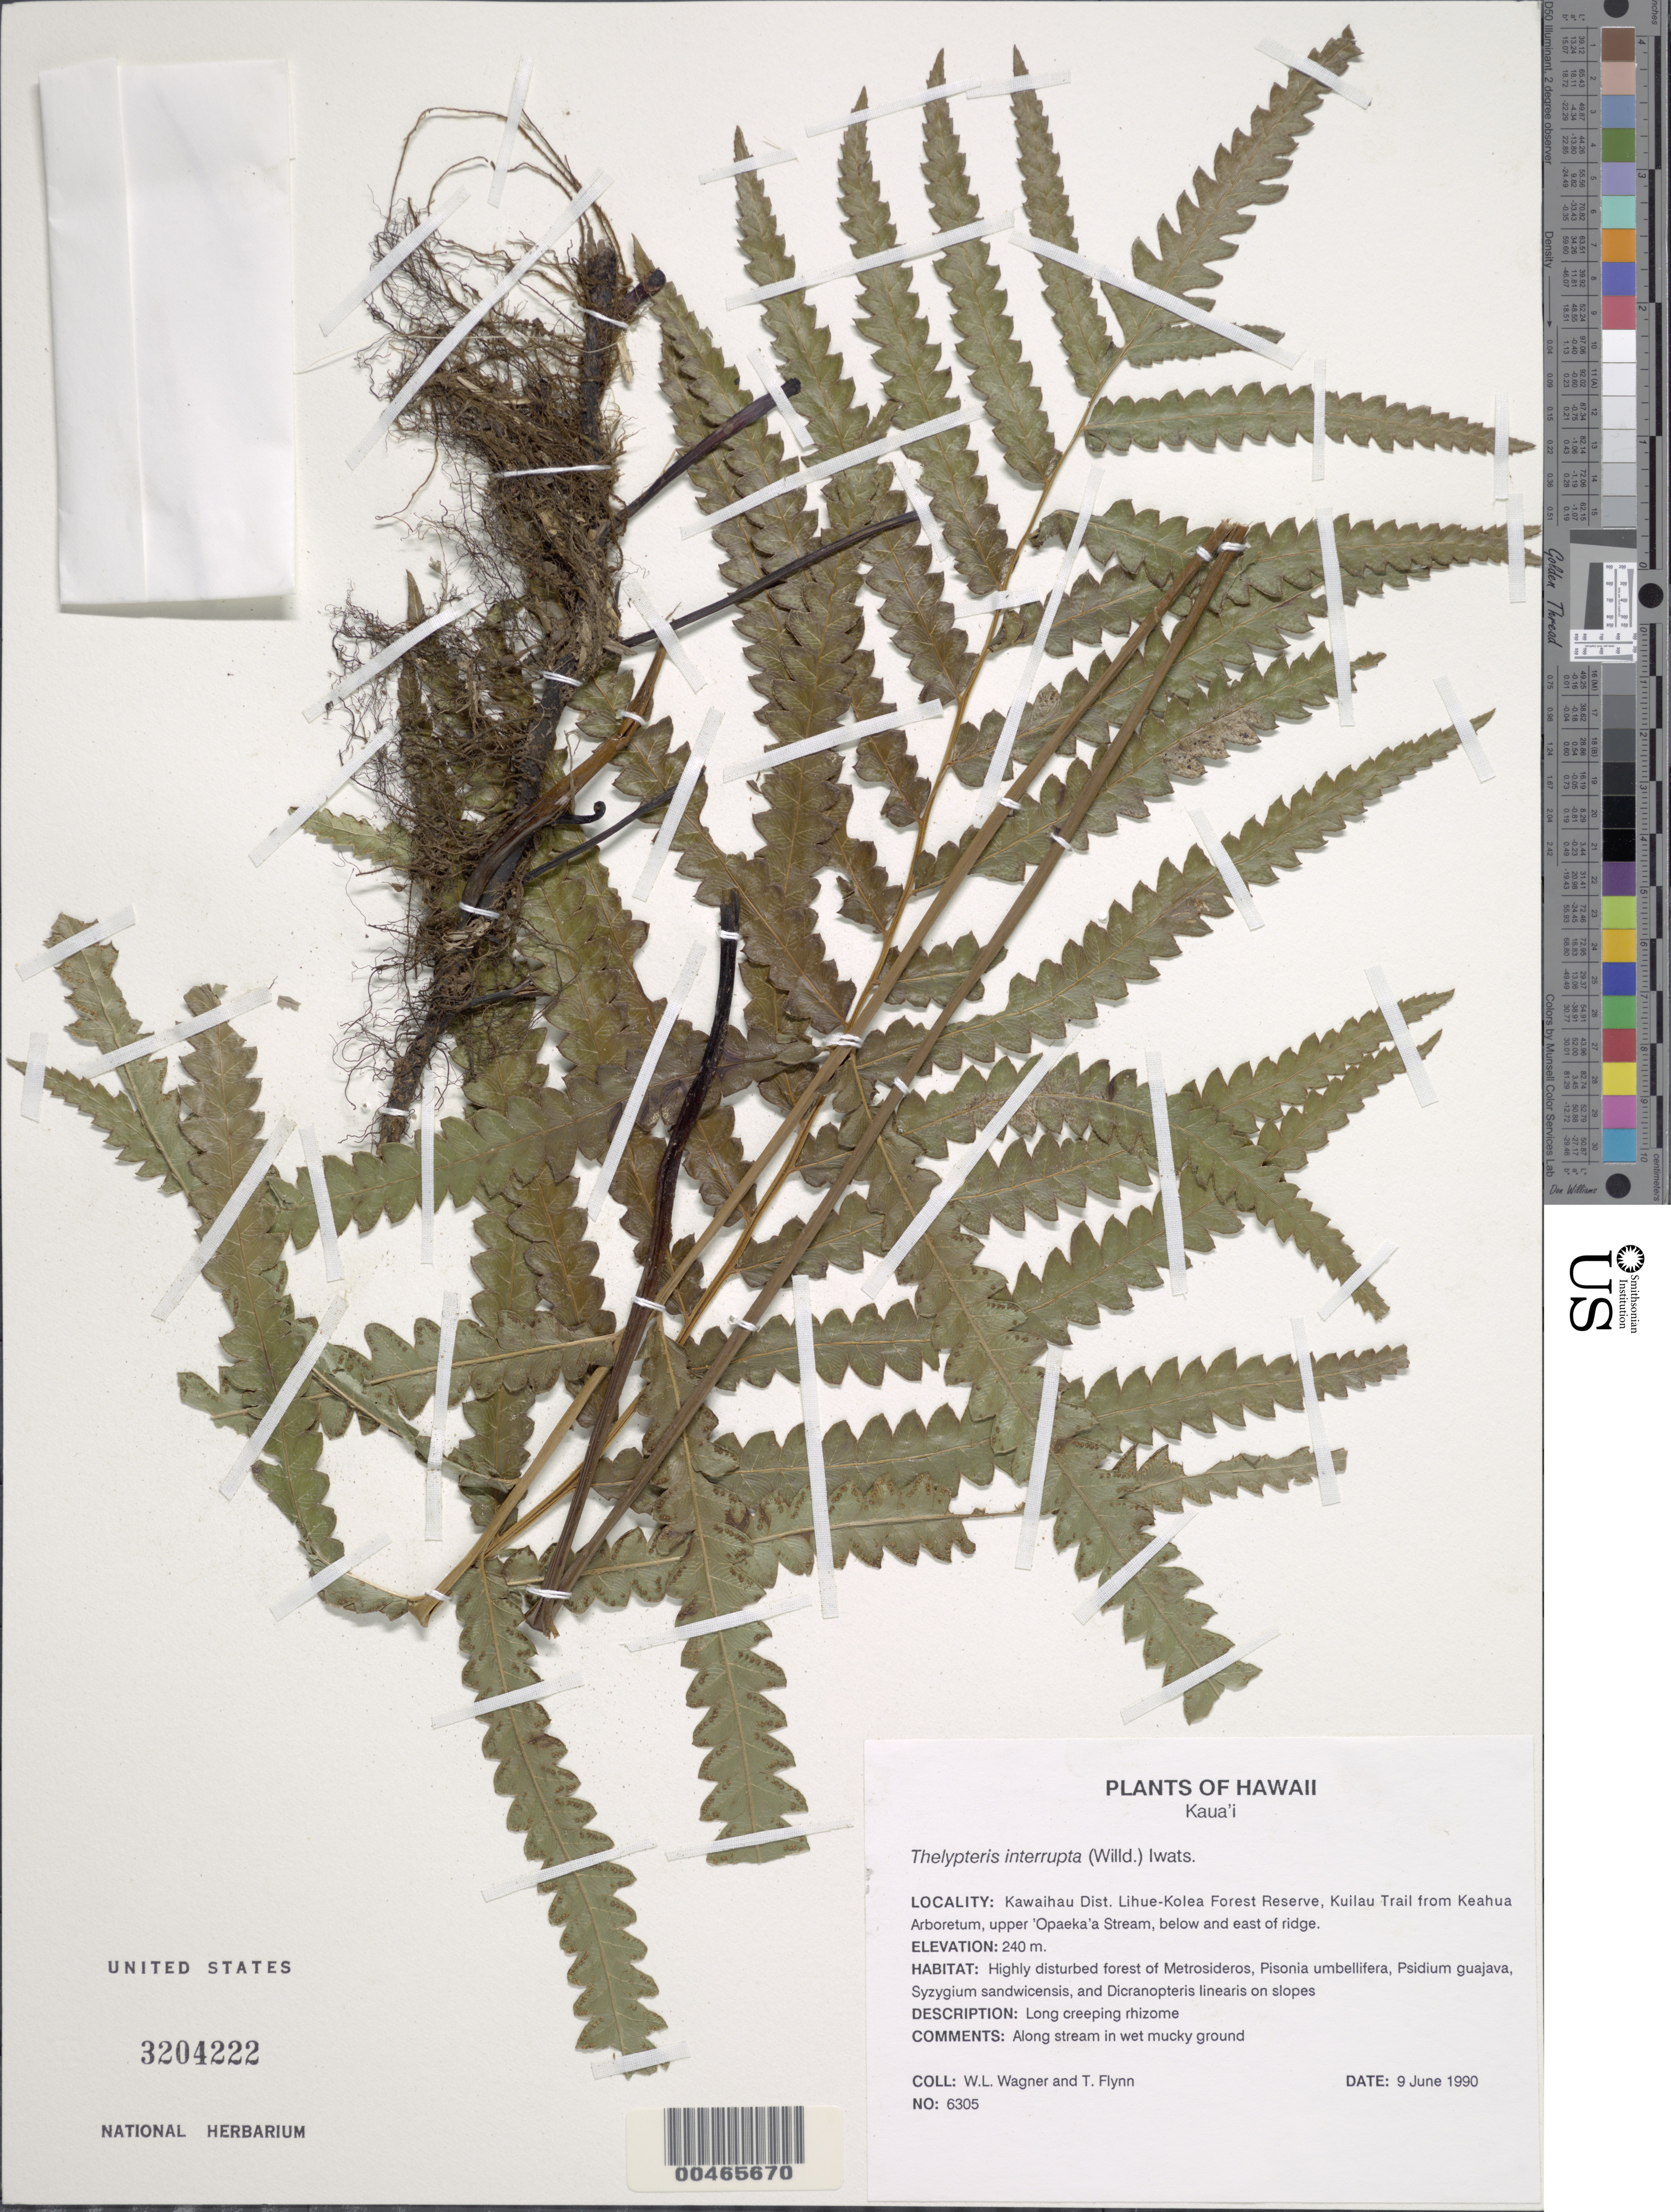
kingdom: Plantae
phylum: Tracheophyta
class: Polypodiopsida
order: Polypodiales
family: Thelypteridaceae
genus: Cyclosorus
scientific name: Cyclosorus interruptus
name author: (Willd.) H. Itô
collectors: W. L. Wagner & T. W. Flynn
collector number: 6305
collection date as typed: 9 Jun 1990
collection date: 1990-06-09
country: United States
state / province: Hawaii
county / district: Kauai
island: Kaua'i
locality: Kawaihau Dist. Lihue-Kolea Forest Reserve, Kuilau Trail from Keahua Arboretum, upper Opaeka'a Stream, below and E of ridge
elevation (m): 240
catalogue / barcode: US 3204222